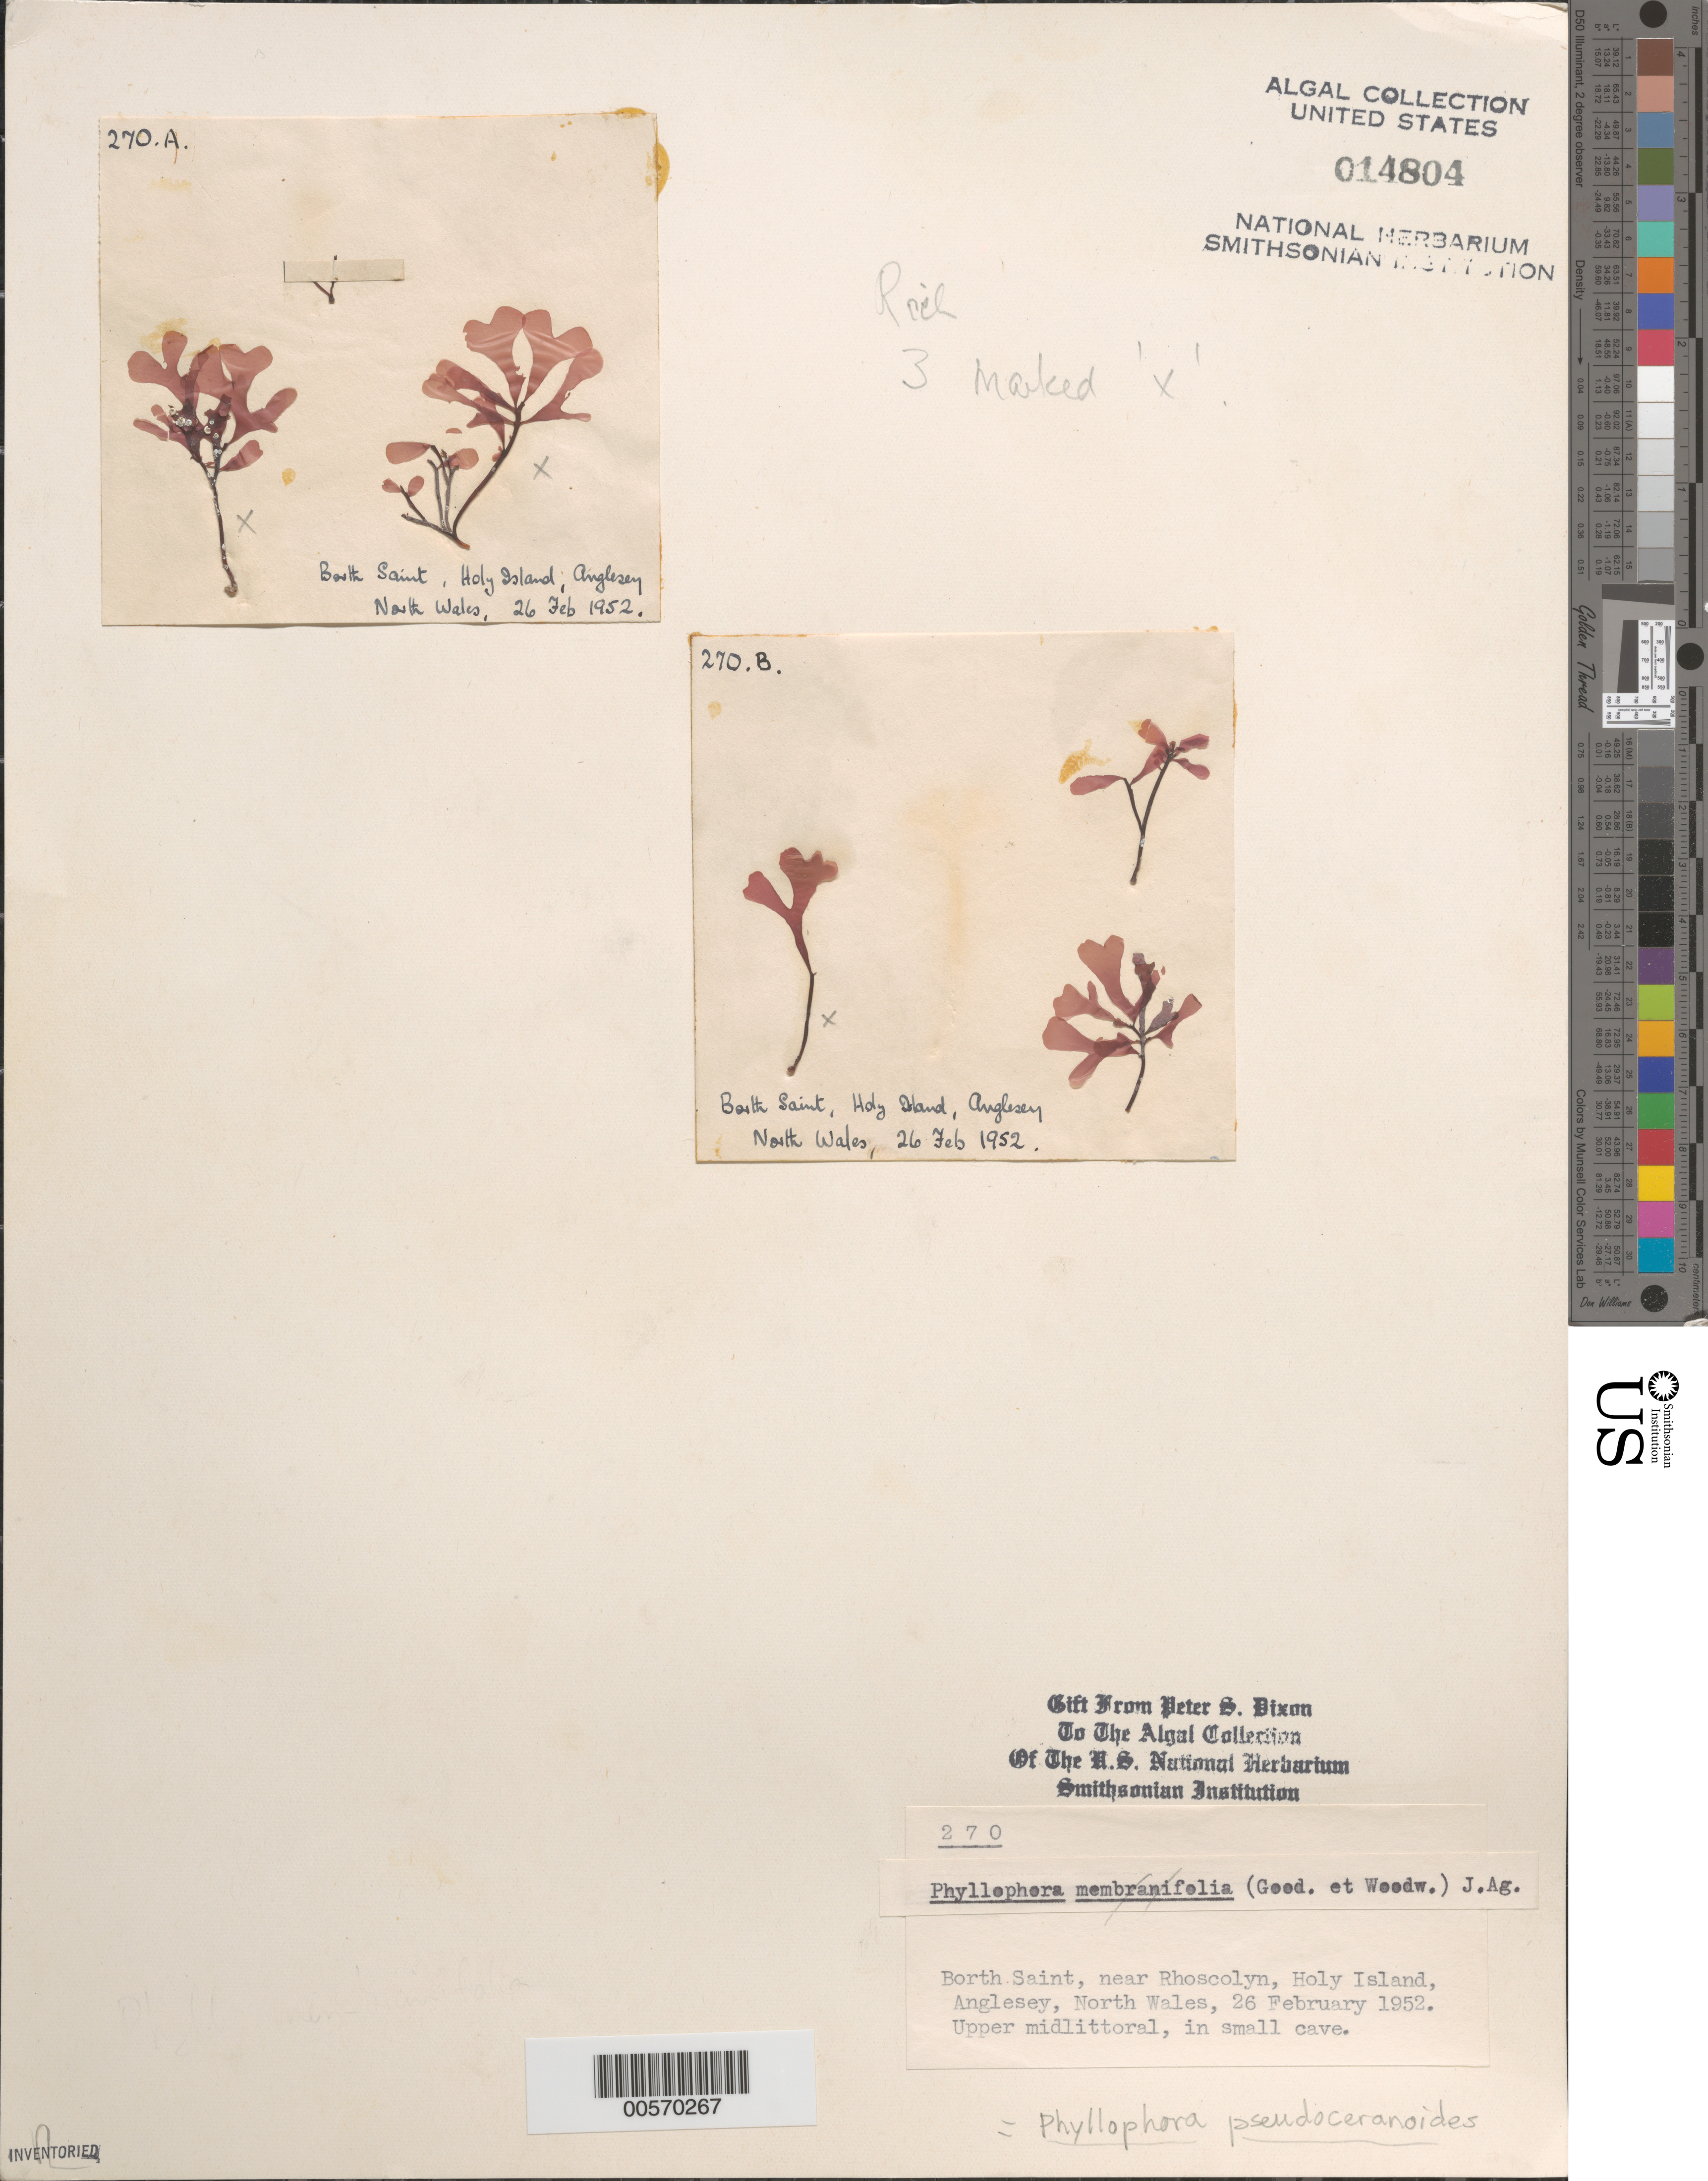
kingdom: Plantae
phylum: Rhodophyta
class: Florideophyceae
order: Gigartinales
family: Phyllophoraceae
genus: Phyllophora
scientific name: Phyllophora pseudoceranoides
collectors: P. S. Dixon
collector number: PSD 270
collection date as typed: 26 Feb 1952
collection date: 1952-02-26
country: United Kingdom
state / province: Wales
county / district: Gwynedd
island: Anglesey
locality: Borth Saint, Holy Island, near Rhoscolyn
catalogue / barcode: US 14804